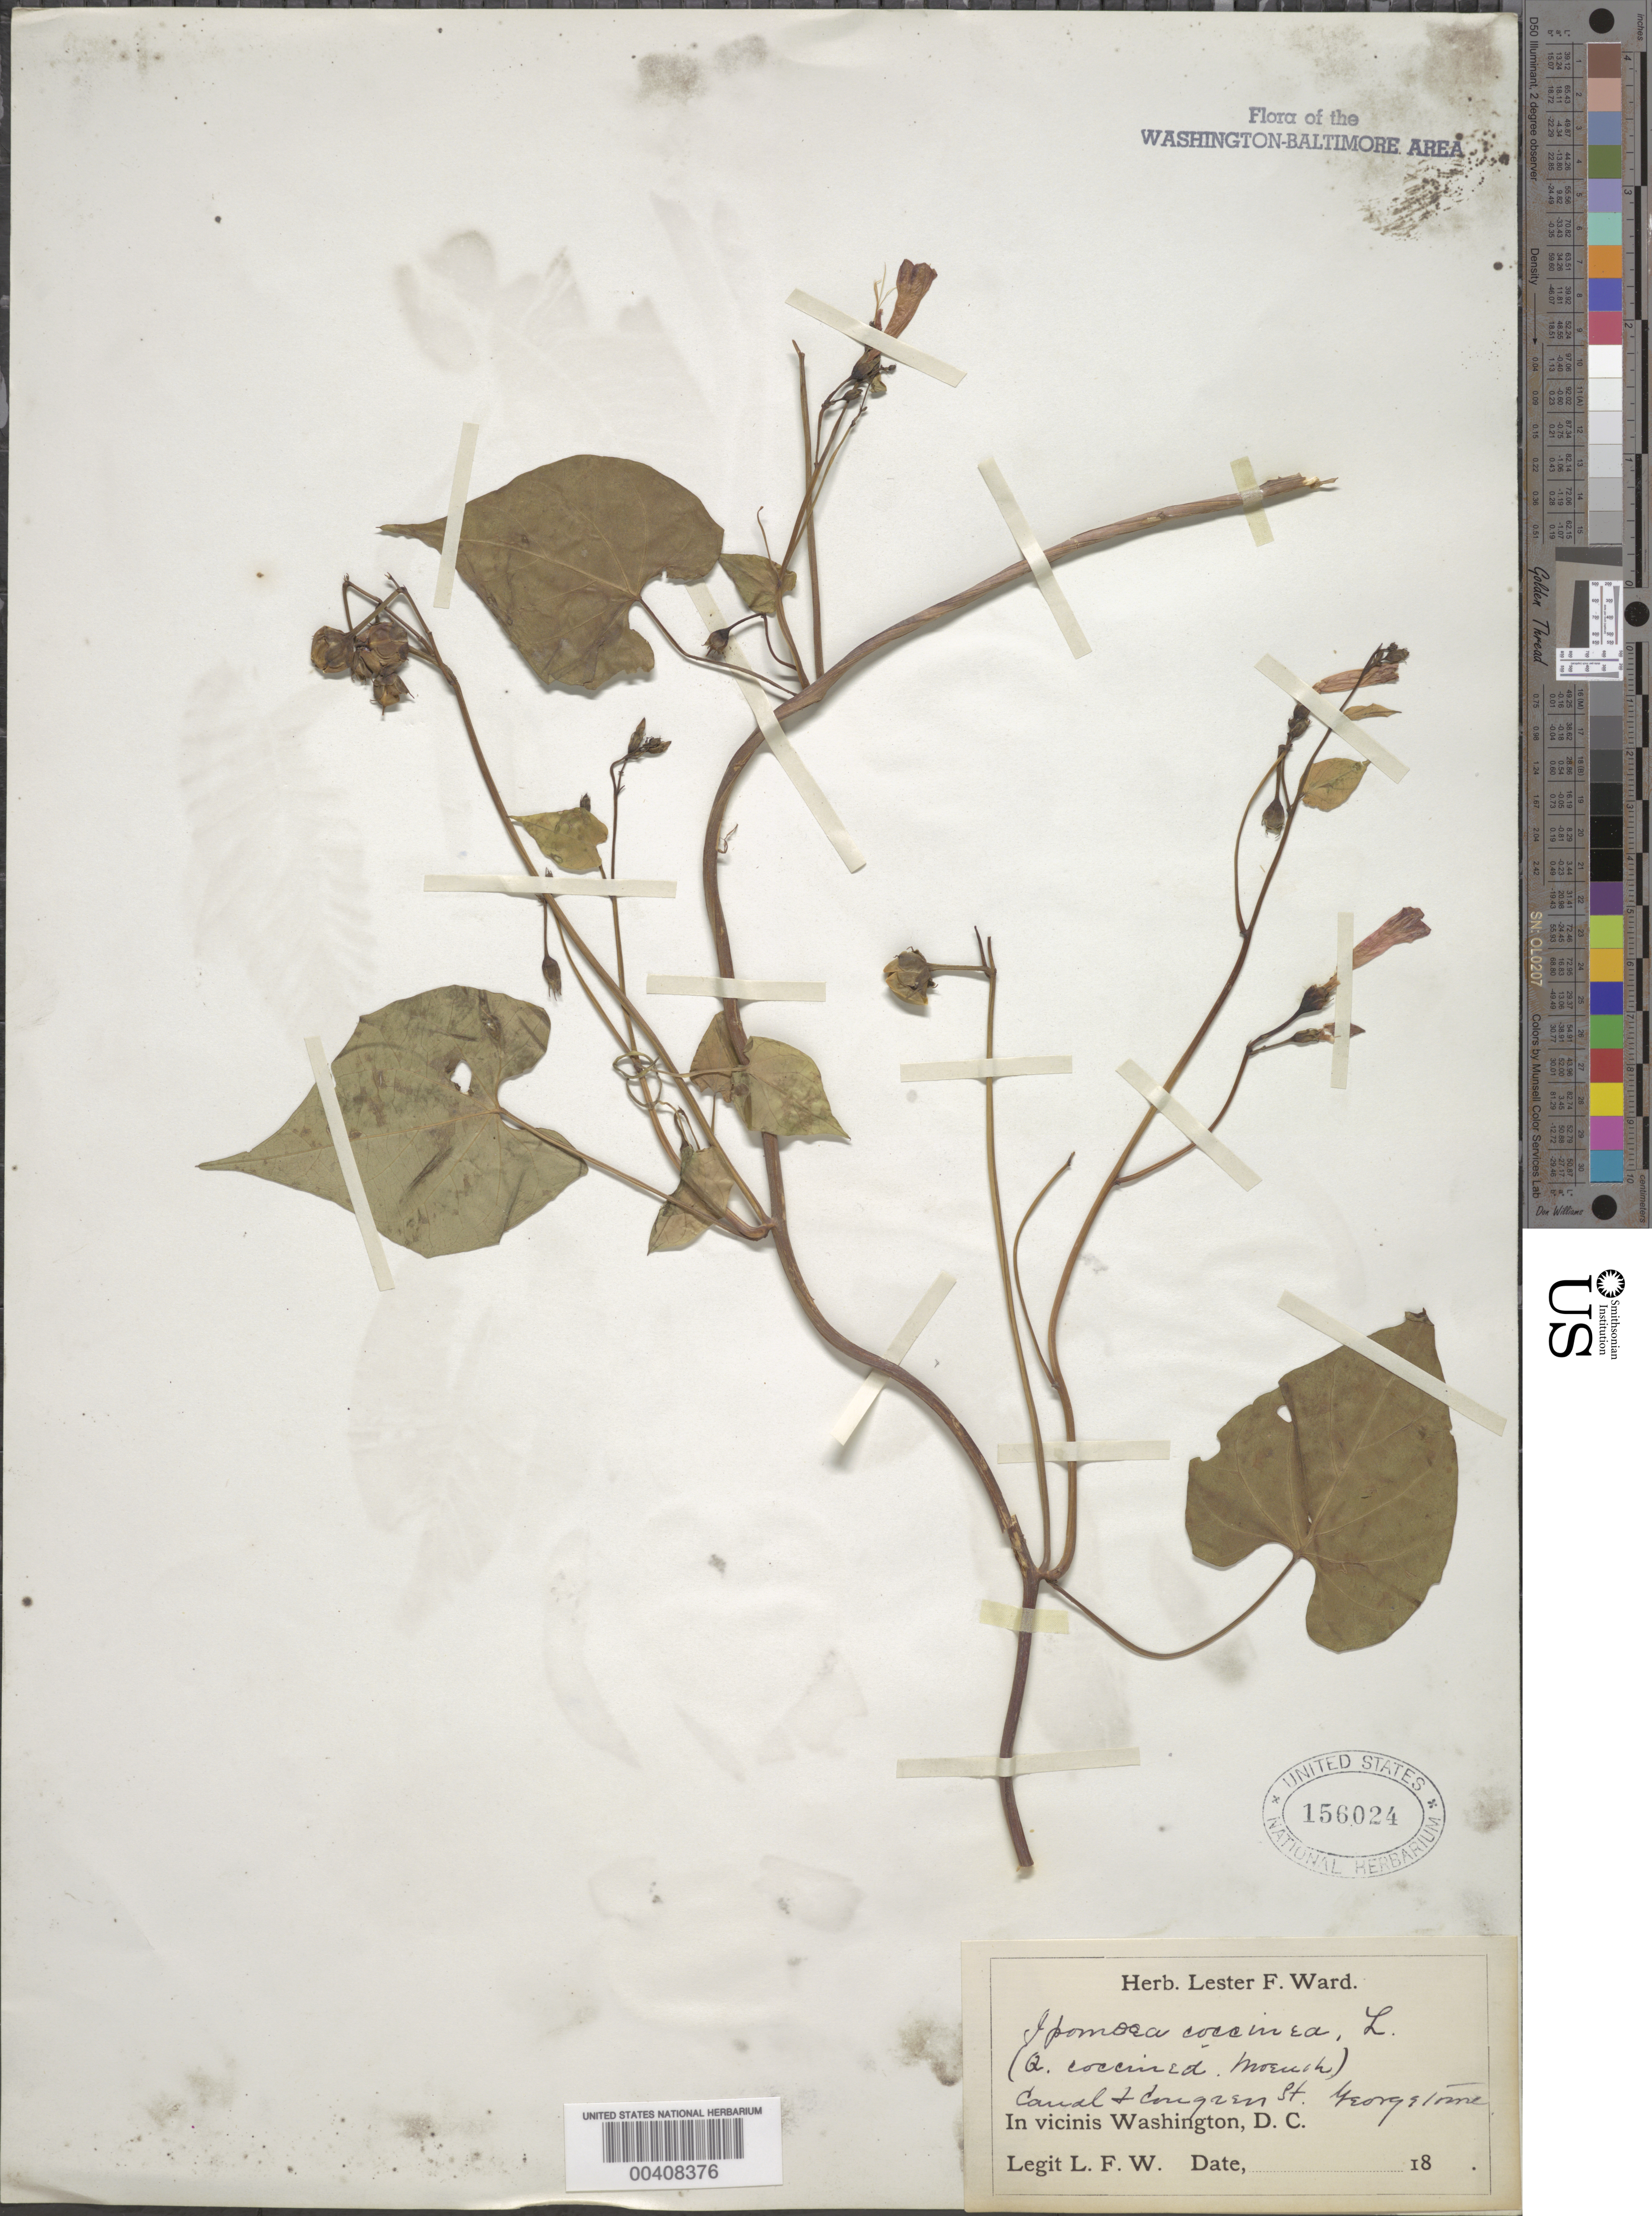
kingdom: Plantae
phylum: Tracheophyta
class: Magnoliopsida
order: Solanales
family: Convolvulaceae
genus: Ipomoea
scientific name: Ipomoea coccinea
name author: L.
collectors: L. F. Ward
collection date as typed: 18--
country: United States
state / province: District of Columbia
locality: Canal and Congress Sts., Georgetown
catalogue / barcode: US 156024